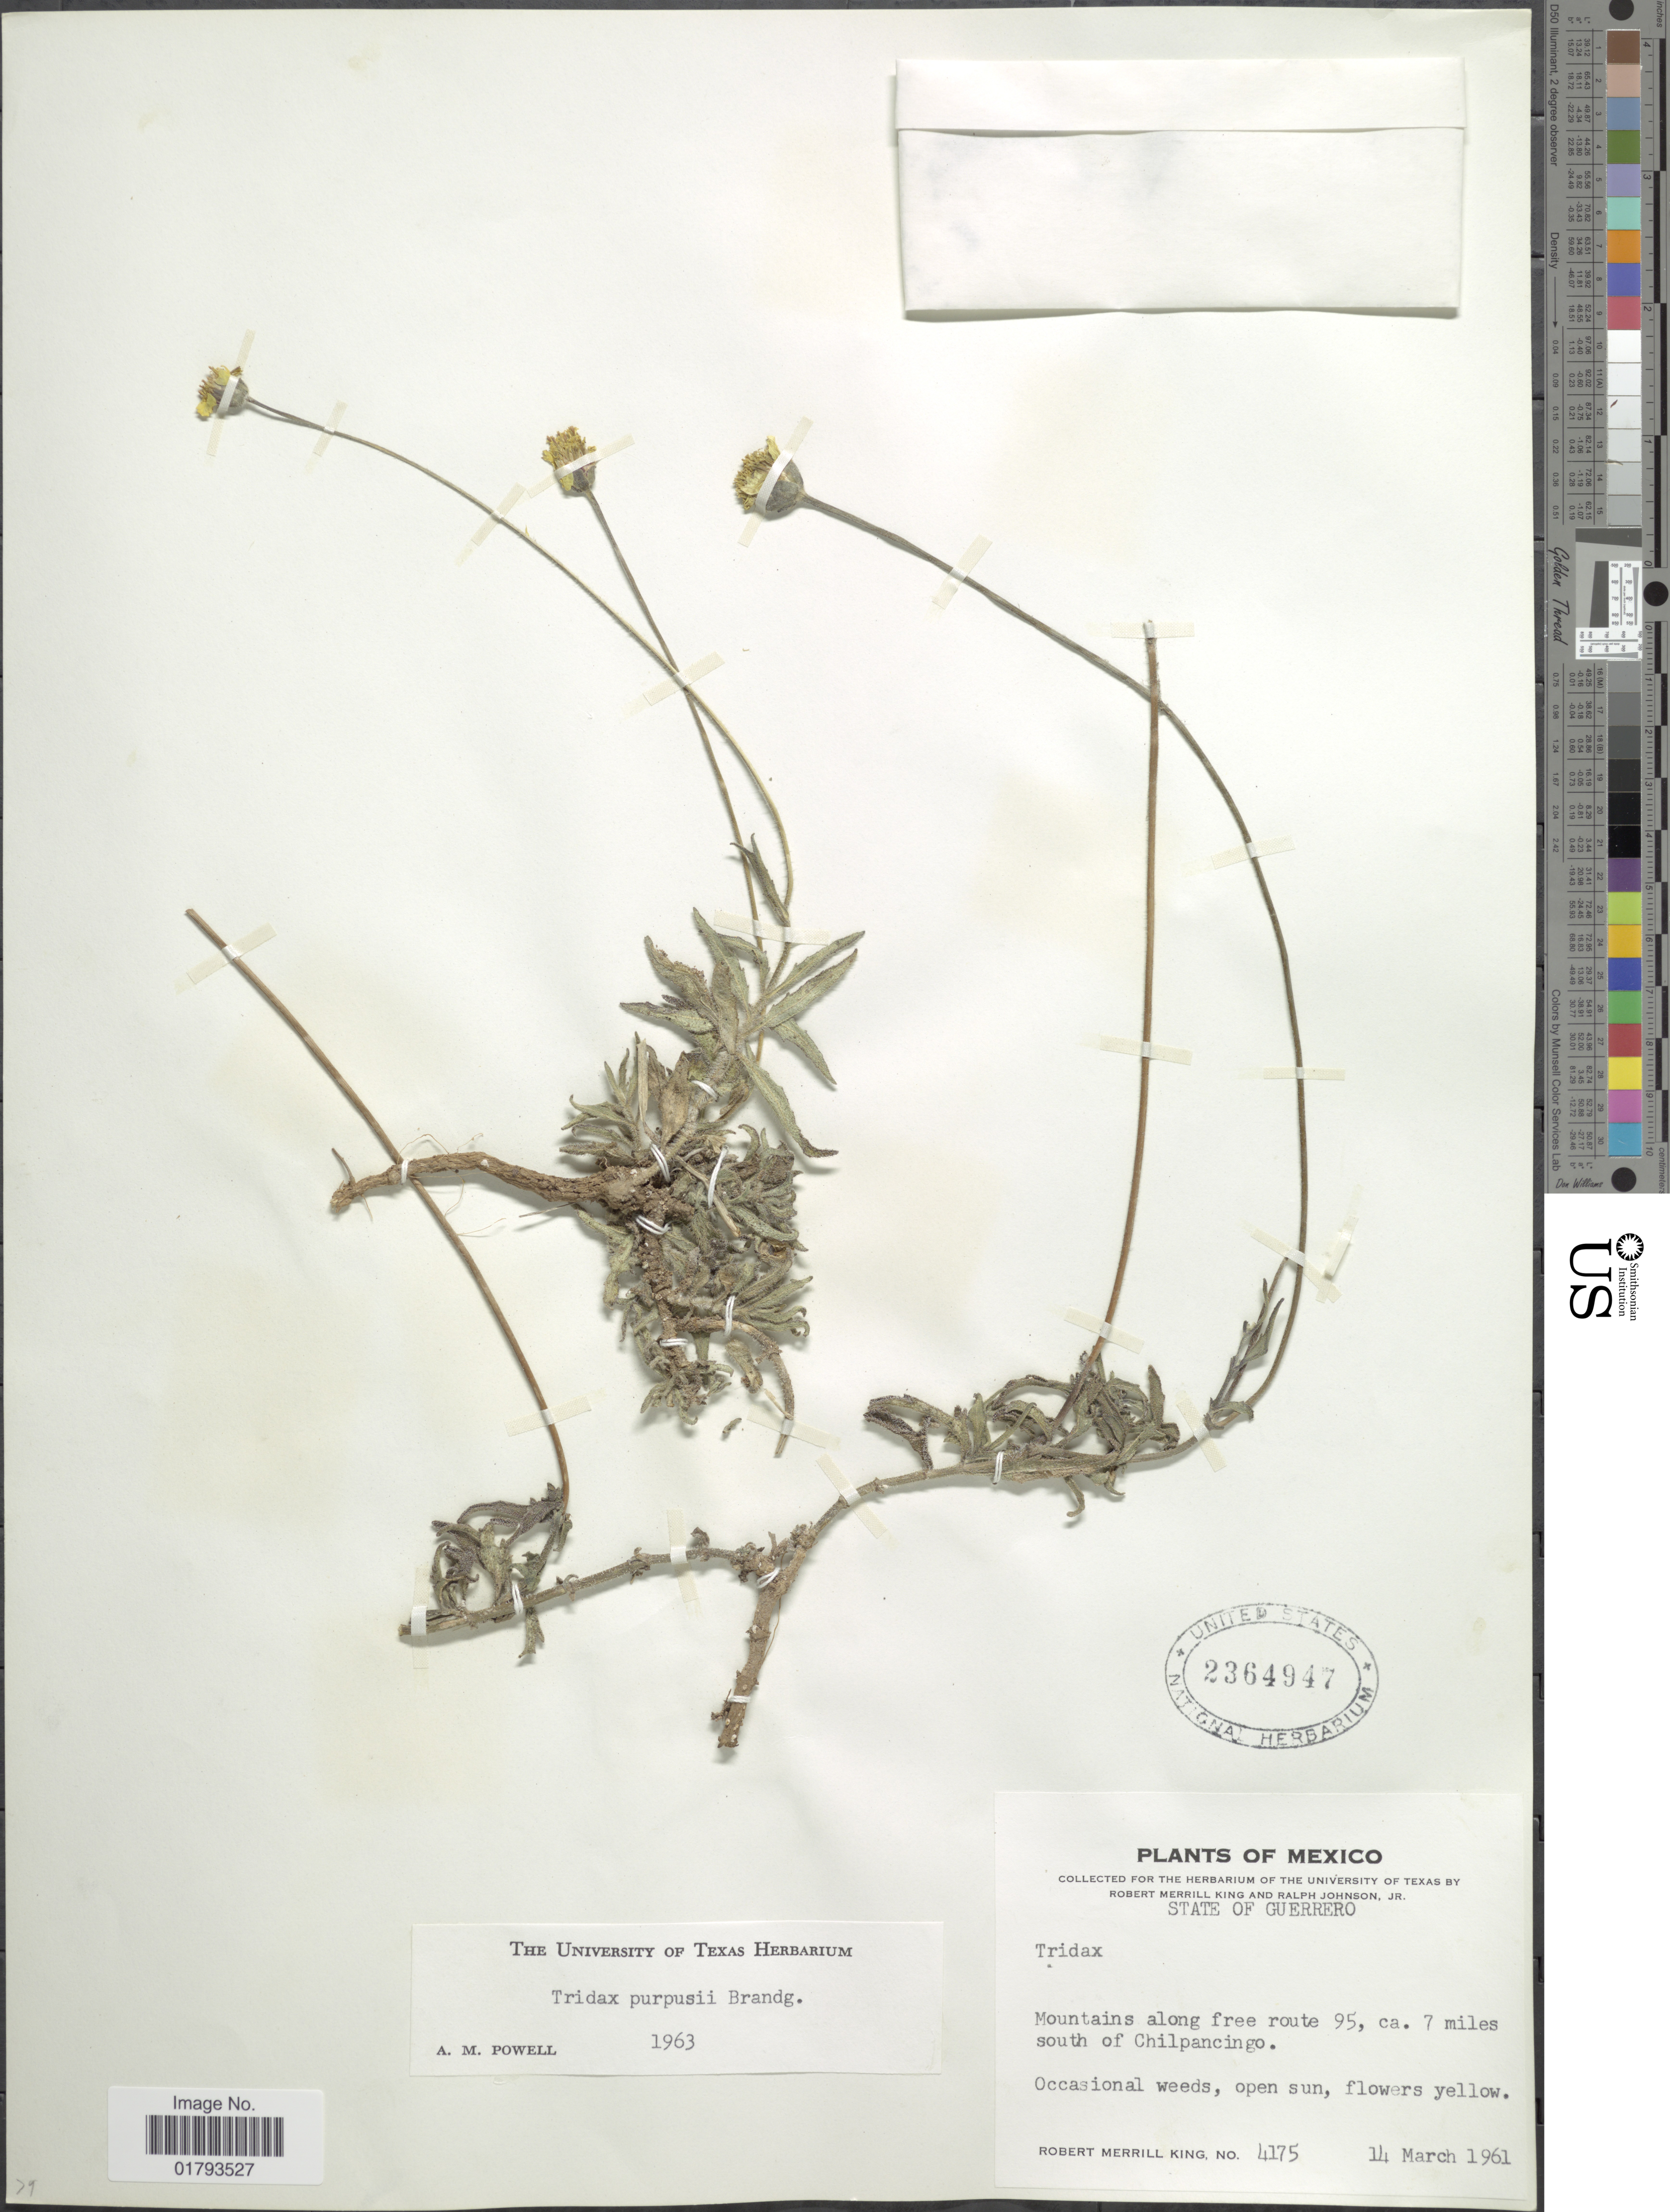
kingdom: Plantae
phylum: Tracheophyta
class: Magnoliopsida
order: Asterales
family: Asteraceae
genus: Tridax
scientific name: Tridax purpusii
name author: Brandg.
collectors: R. M. King & R. Johnson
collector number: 4175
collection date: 1961-03-14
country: Mexico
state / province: Guerrero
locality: State of Guerrero. Mountains along free route 95, ca. 7 miles south of Chilpancingo.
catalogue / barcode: US 2364947